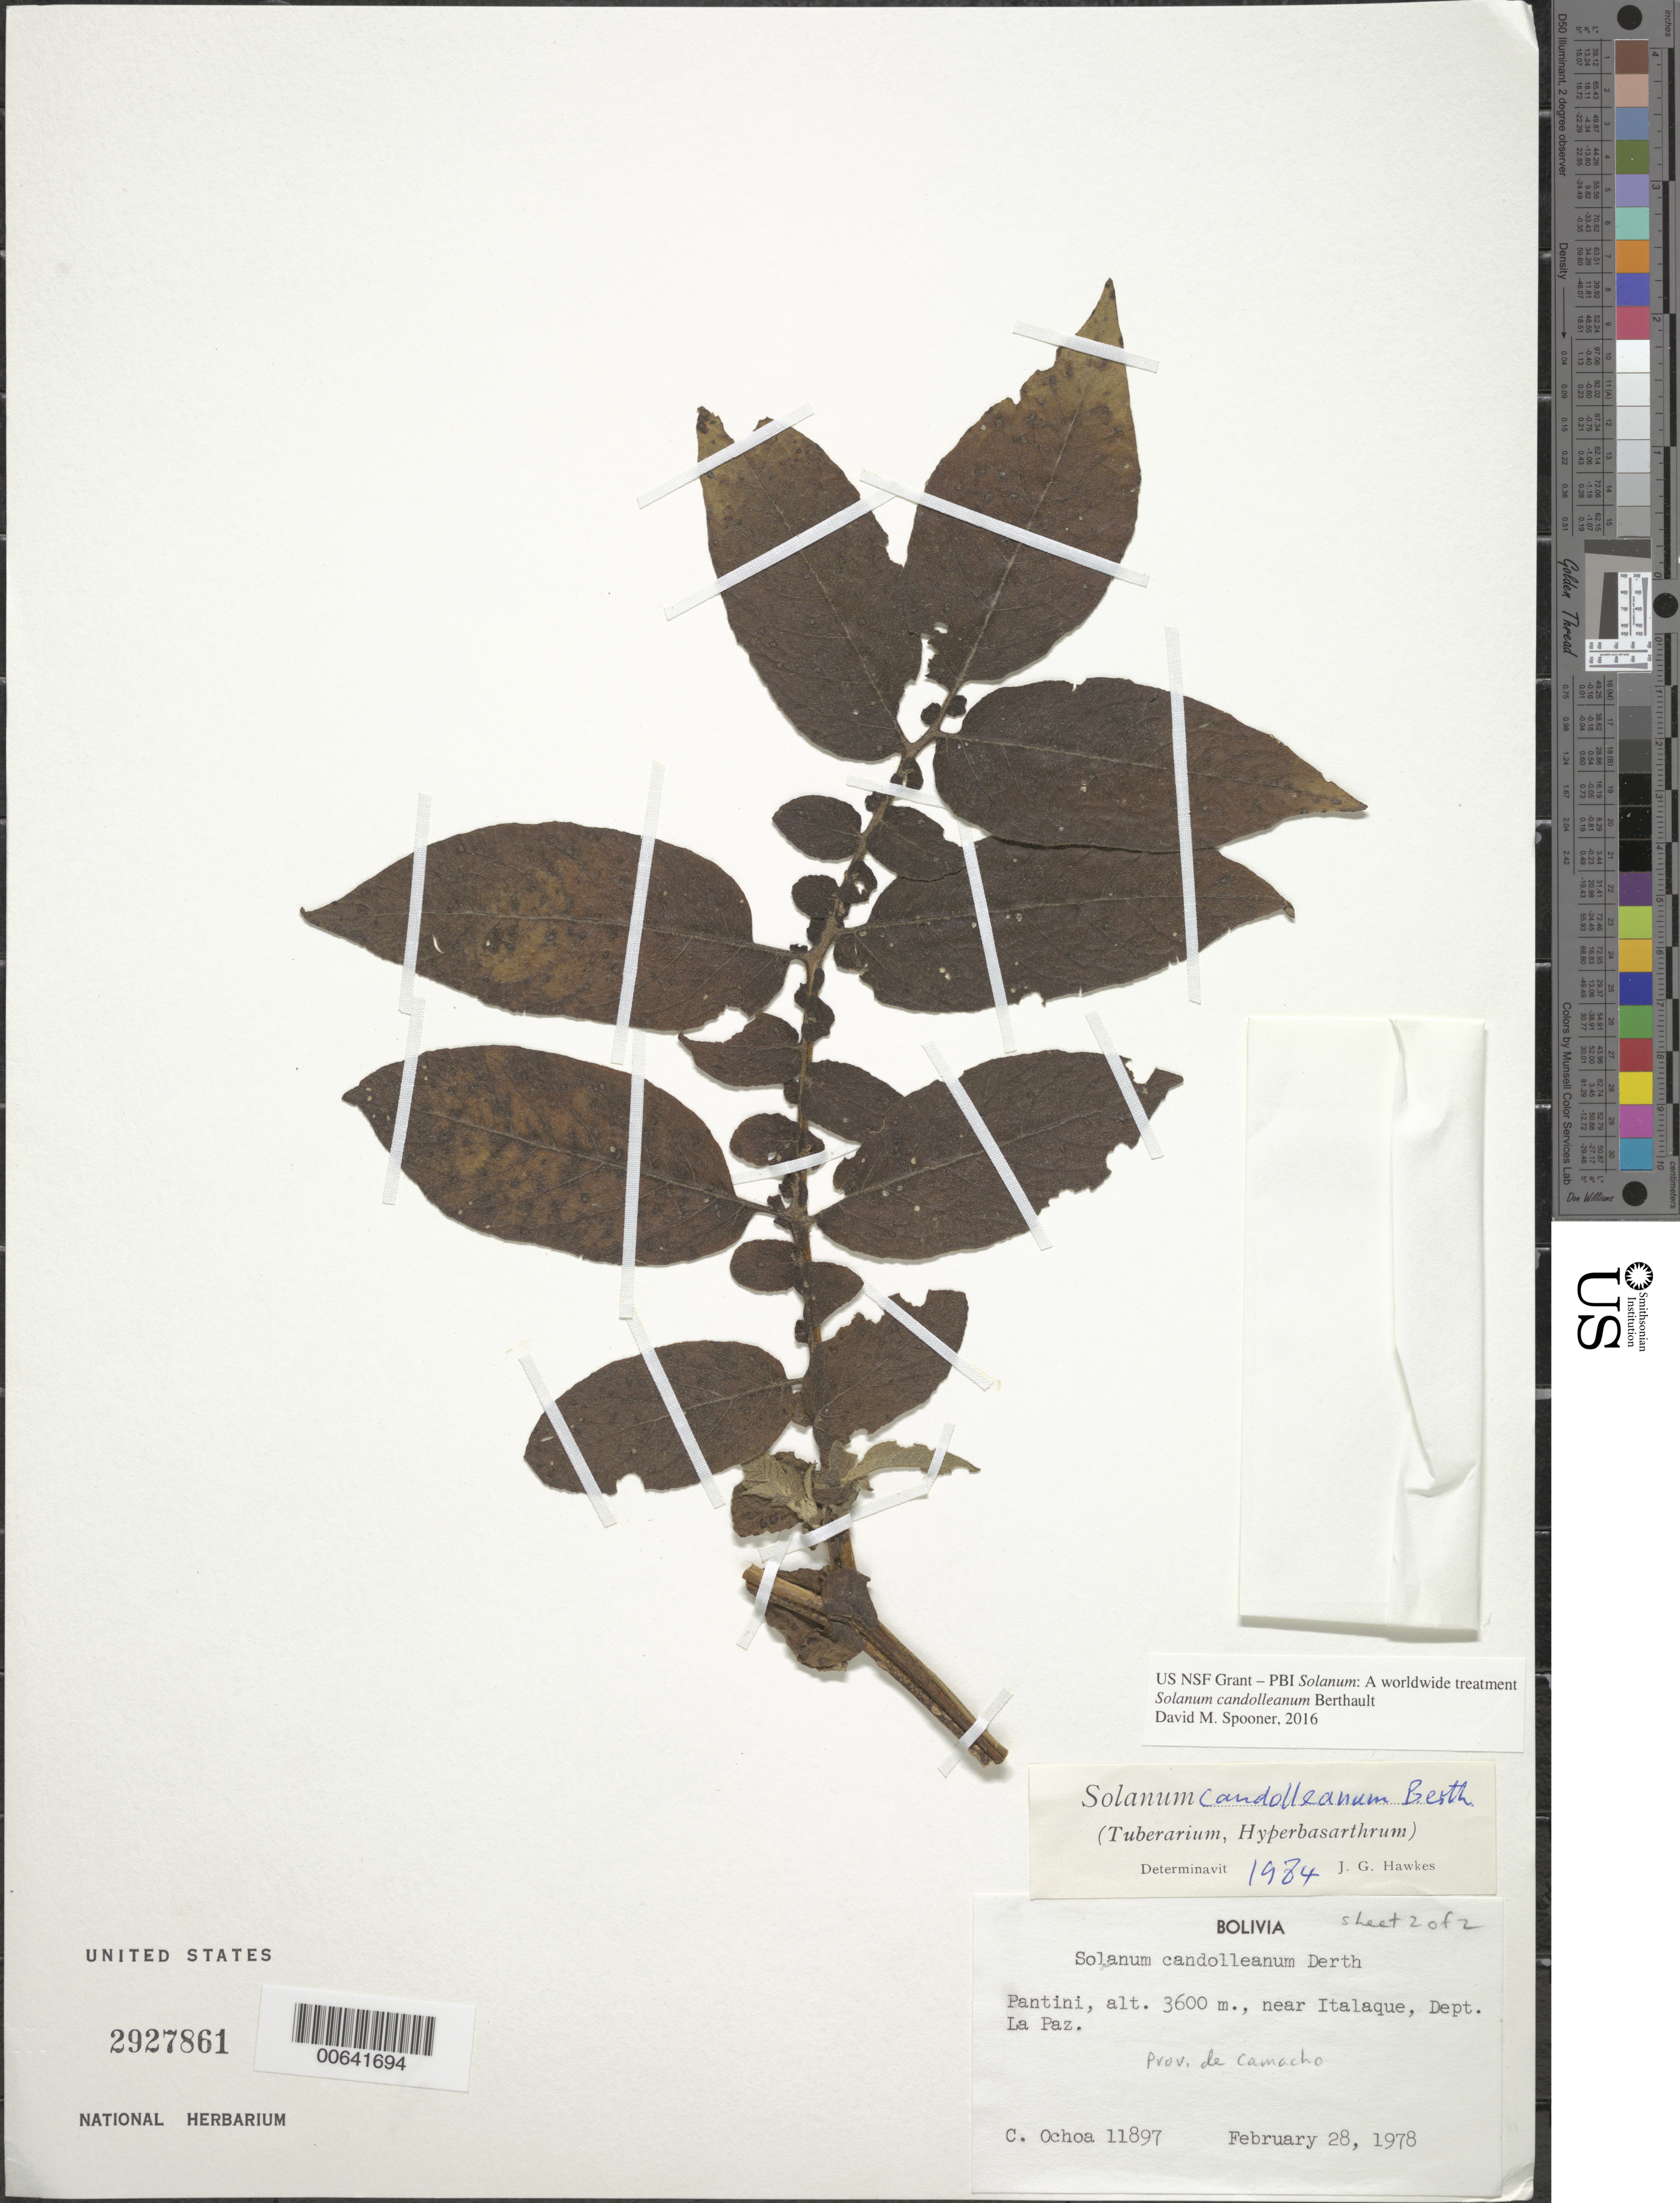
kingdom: Plantae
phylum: Tracheophyta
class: Magnoliopsida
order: Solanales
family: Solanaceae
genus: Solanum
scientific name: Solanum candolleanum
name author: Berthault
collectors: C. Ochoa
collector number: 11897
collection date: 1978-02-28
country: Bolivia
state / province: La Paz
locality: Pantini, near Italaque, Dept. La Paz. Prov. de Camacho.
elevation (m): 3600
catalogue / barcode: US 2927861